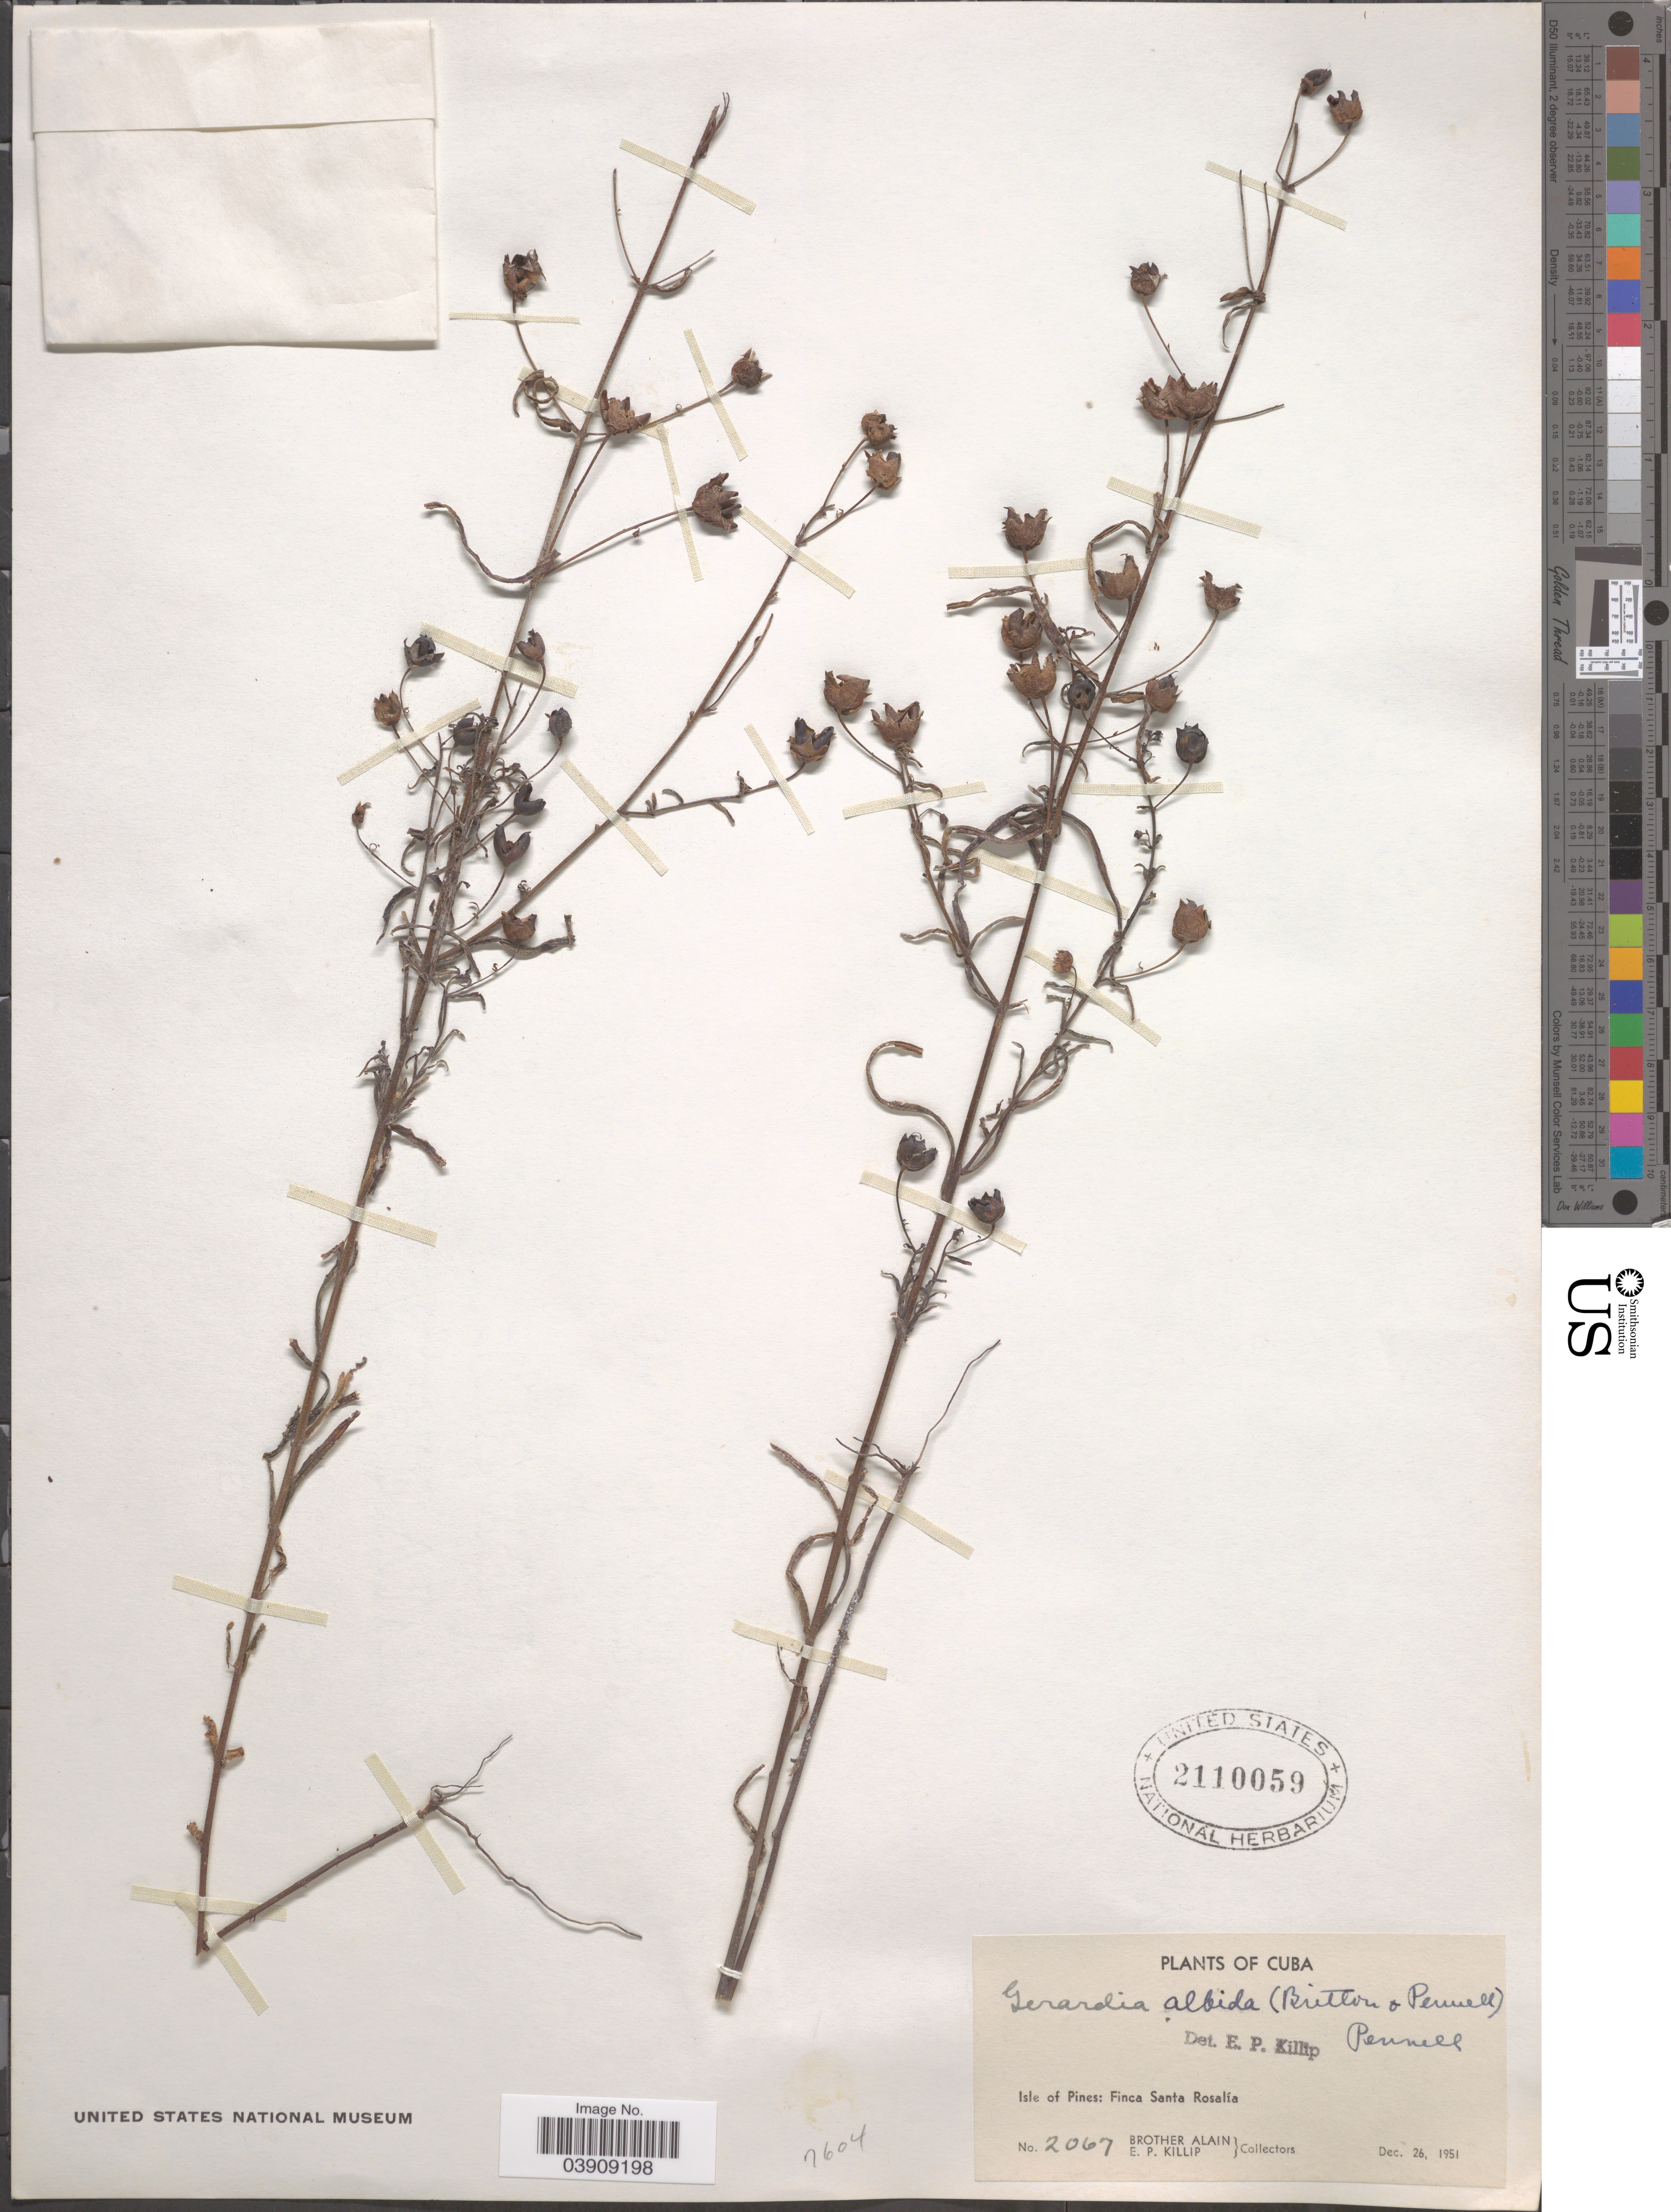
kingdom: Plantae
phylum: Tracheophyta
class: Magnoliopsida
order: Lamiales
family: Orobanchaceae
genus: Gerardia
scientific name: Gerardia albida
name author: (Britton & Pennell) Pennell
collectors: Alain & E. P. Killip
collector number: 2067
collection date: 1951-12-26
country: Cuba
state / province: Isla de la Juventud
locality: Isle of Pines: Finca Santa Rosalía.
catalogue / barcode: US 2110059